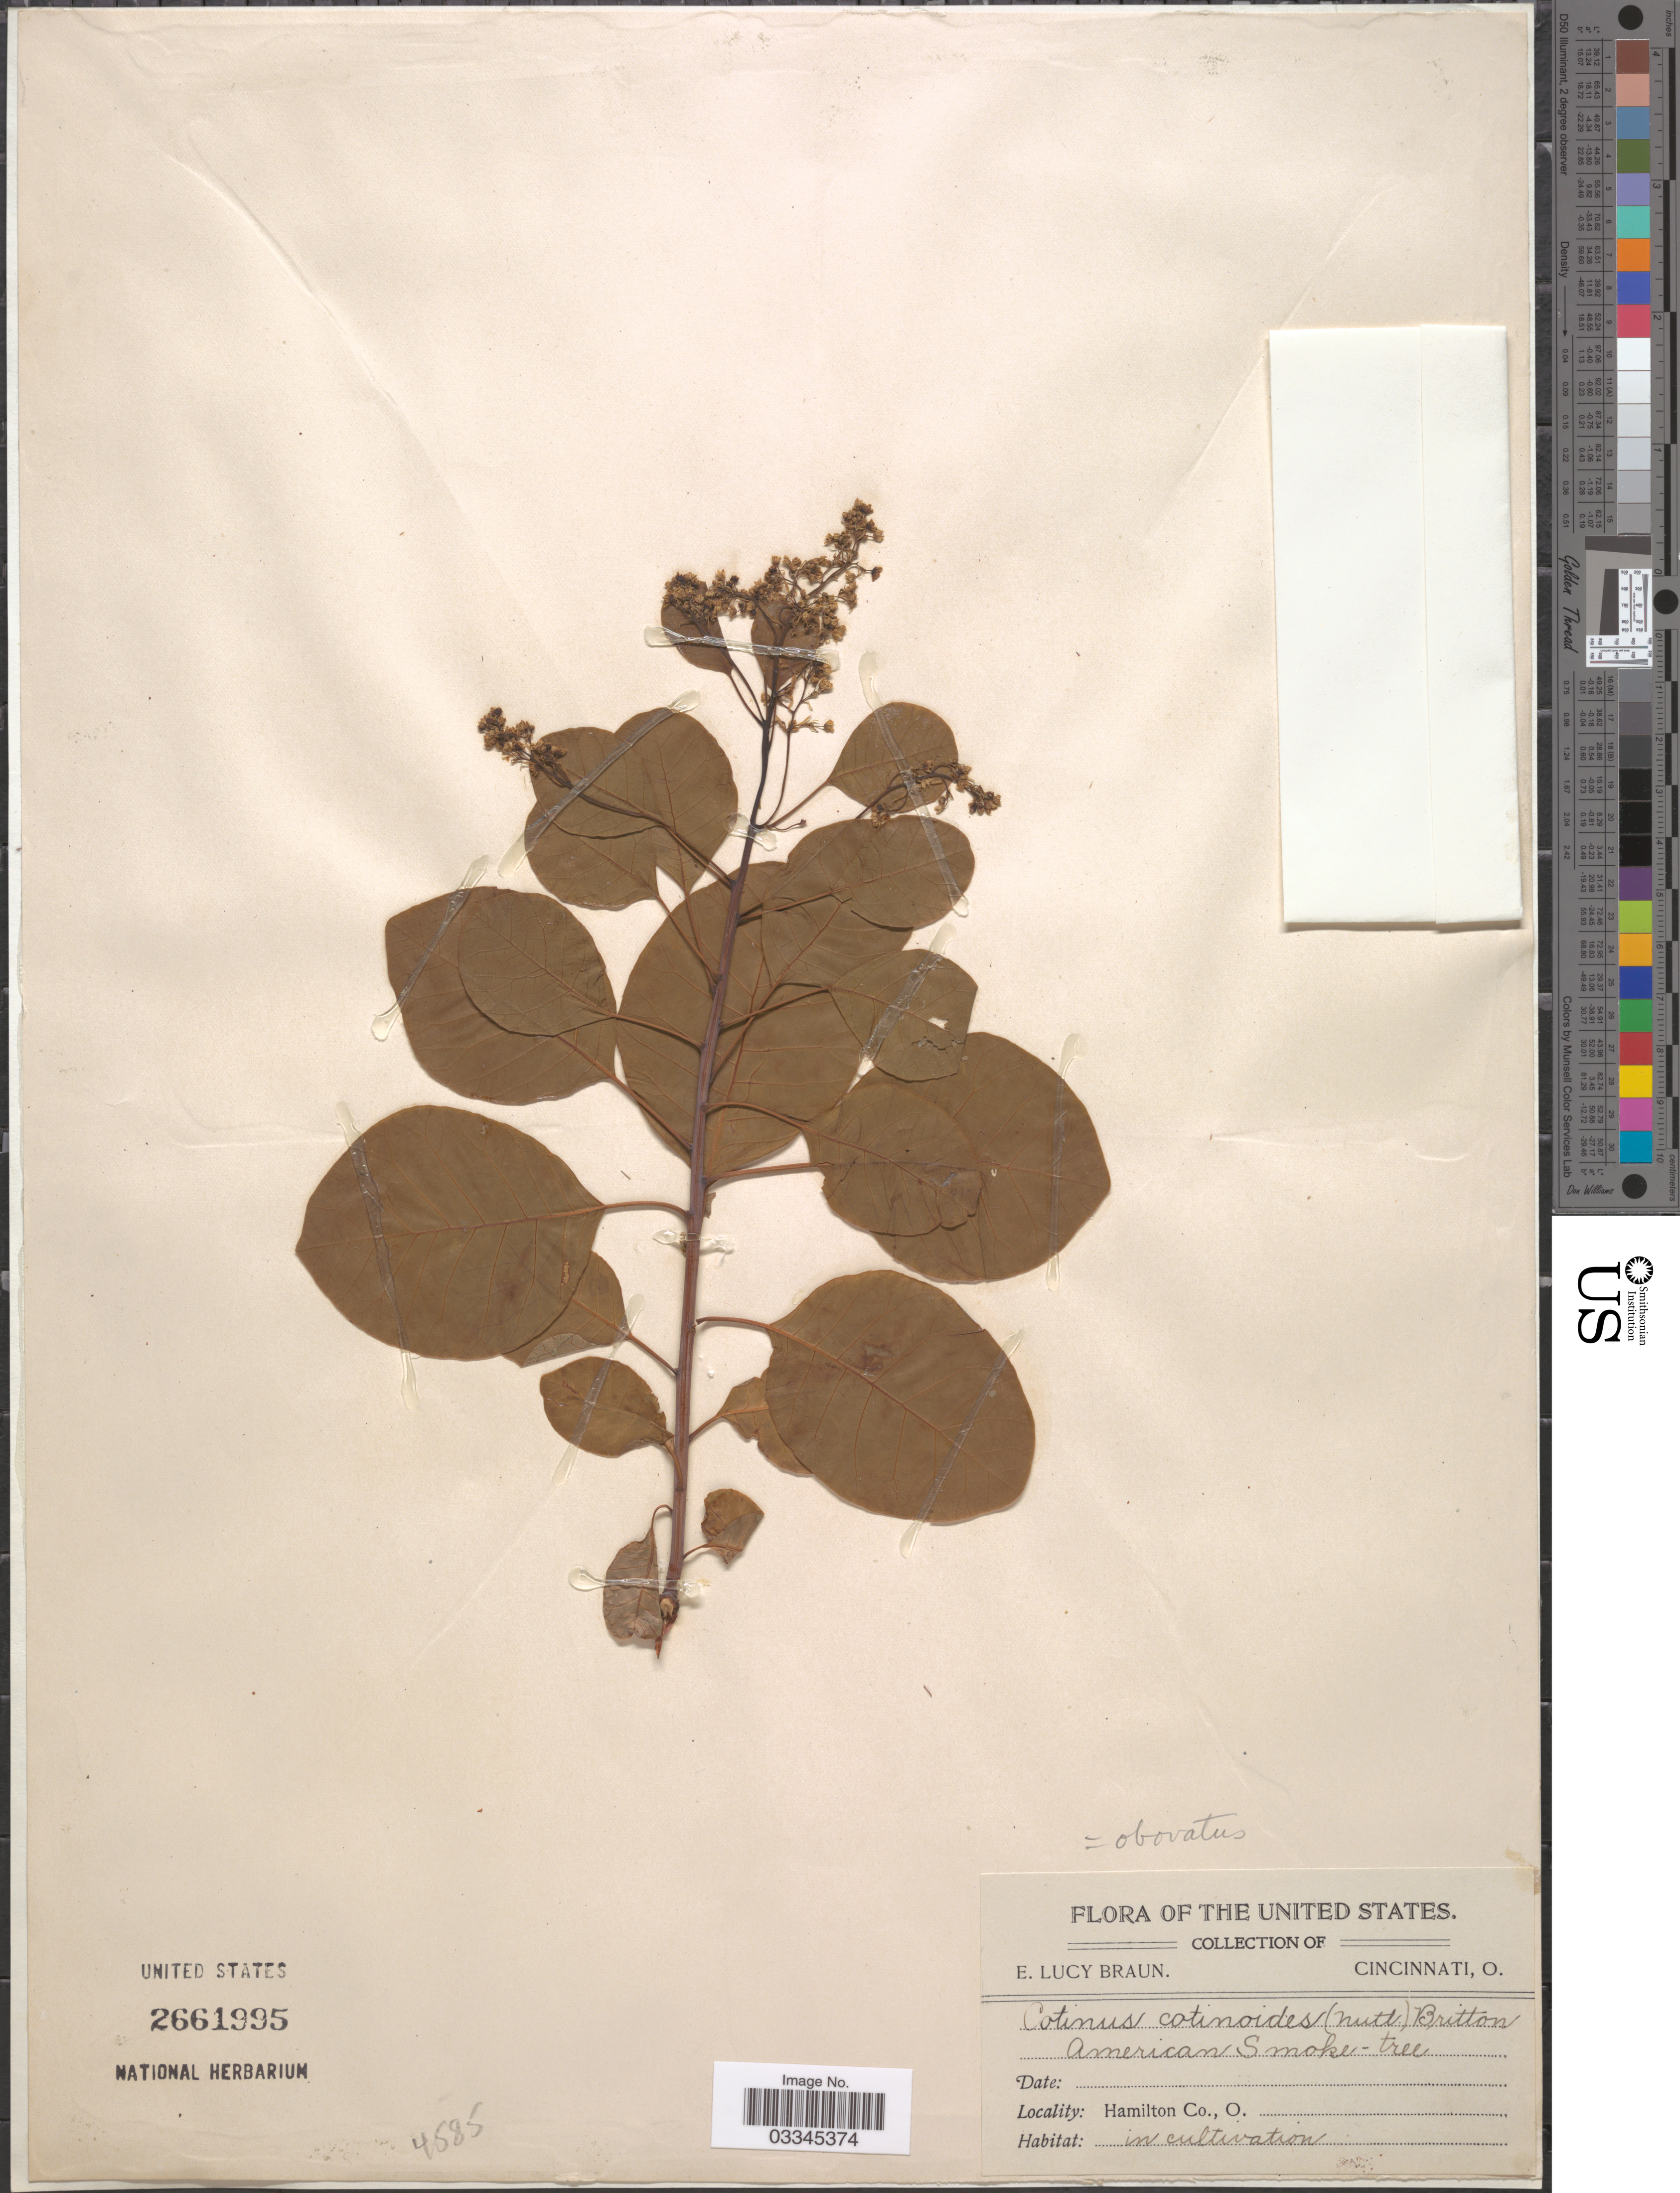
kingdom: Plantae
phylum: Tracheophyta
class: Magnoliopsida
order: Sapindales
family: Anacardiaceae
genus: Cotinus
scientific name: Cotinus obovatus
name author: Raf.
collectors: E. L. Braun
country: United States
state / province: Ohio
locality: Hamilton Co.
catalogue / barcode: US 2661995